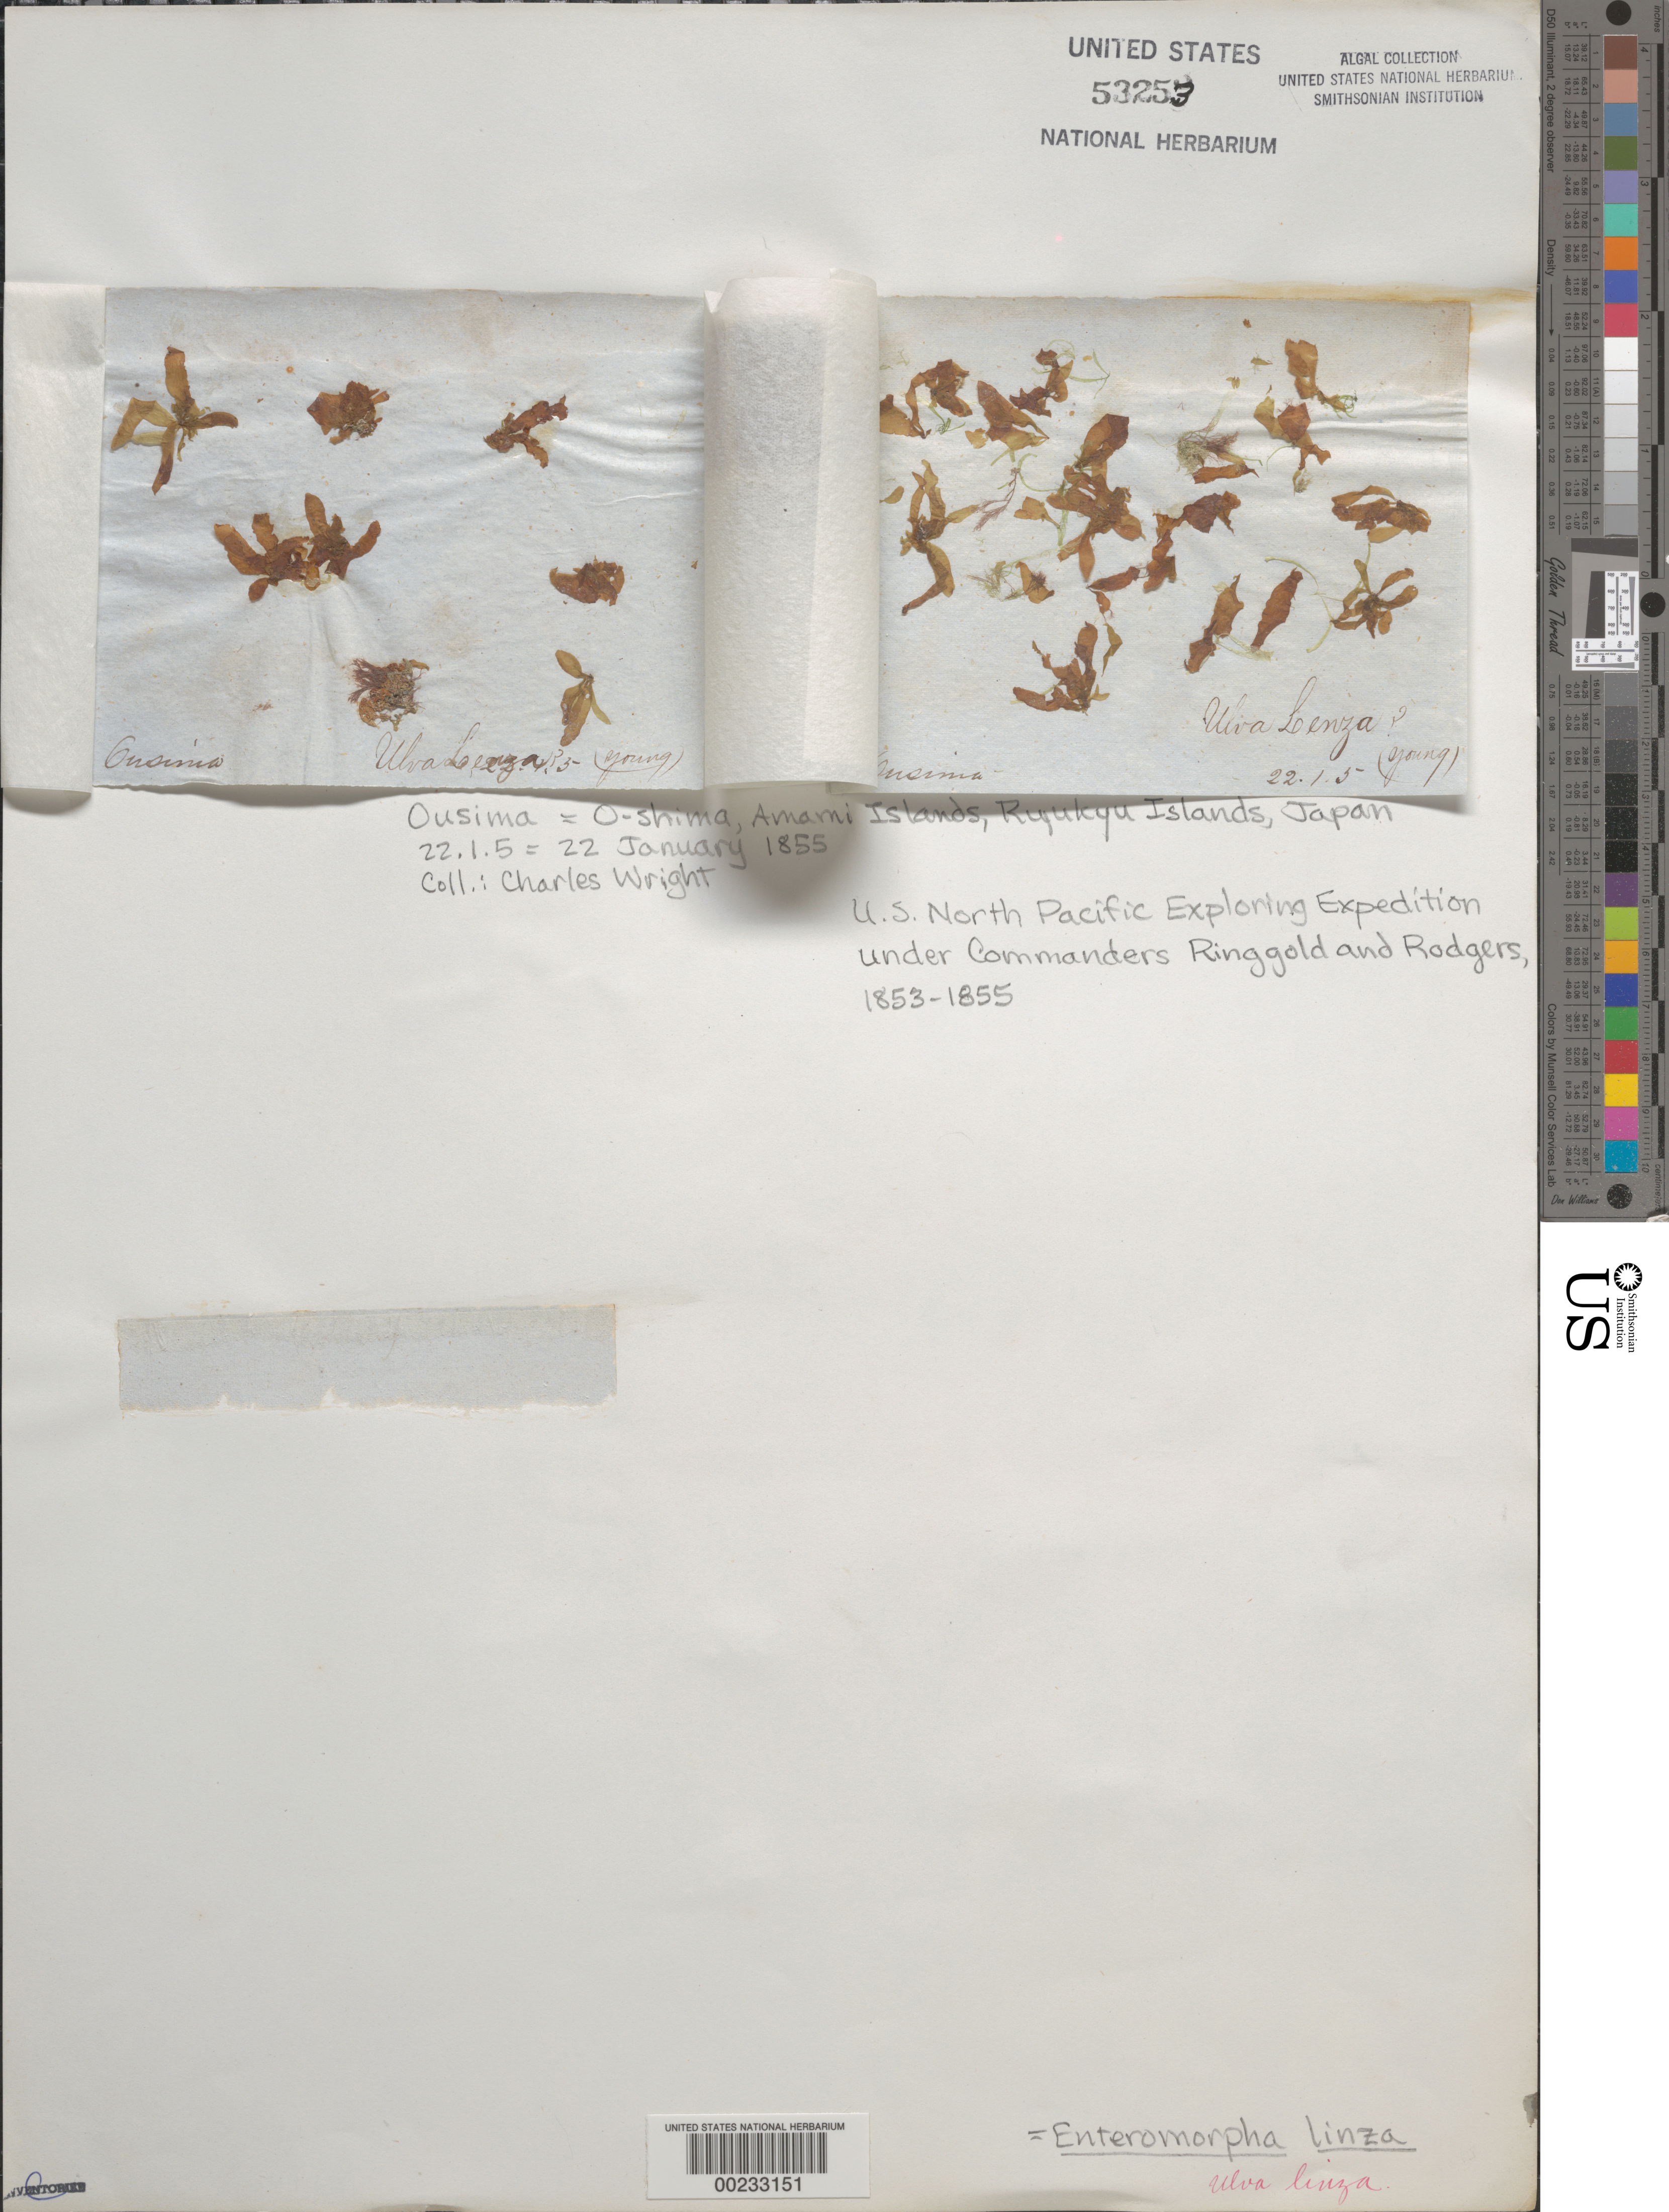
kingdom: Plantae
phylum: Chlorophyta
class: Ulvophyceae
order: Ulvales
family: Ulvaceae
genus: Ulva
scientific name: Ulva clathrata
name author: (Roth) C. Agardh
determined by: Algae name updating Project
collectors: C. Wright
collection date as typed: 22 Jan 1855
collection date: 1855-01-22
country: Japan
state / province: Kagosima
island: Amami Oshima (Ousima)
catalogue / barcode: US 53253